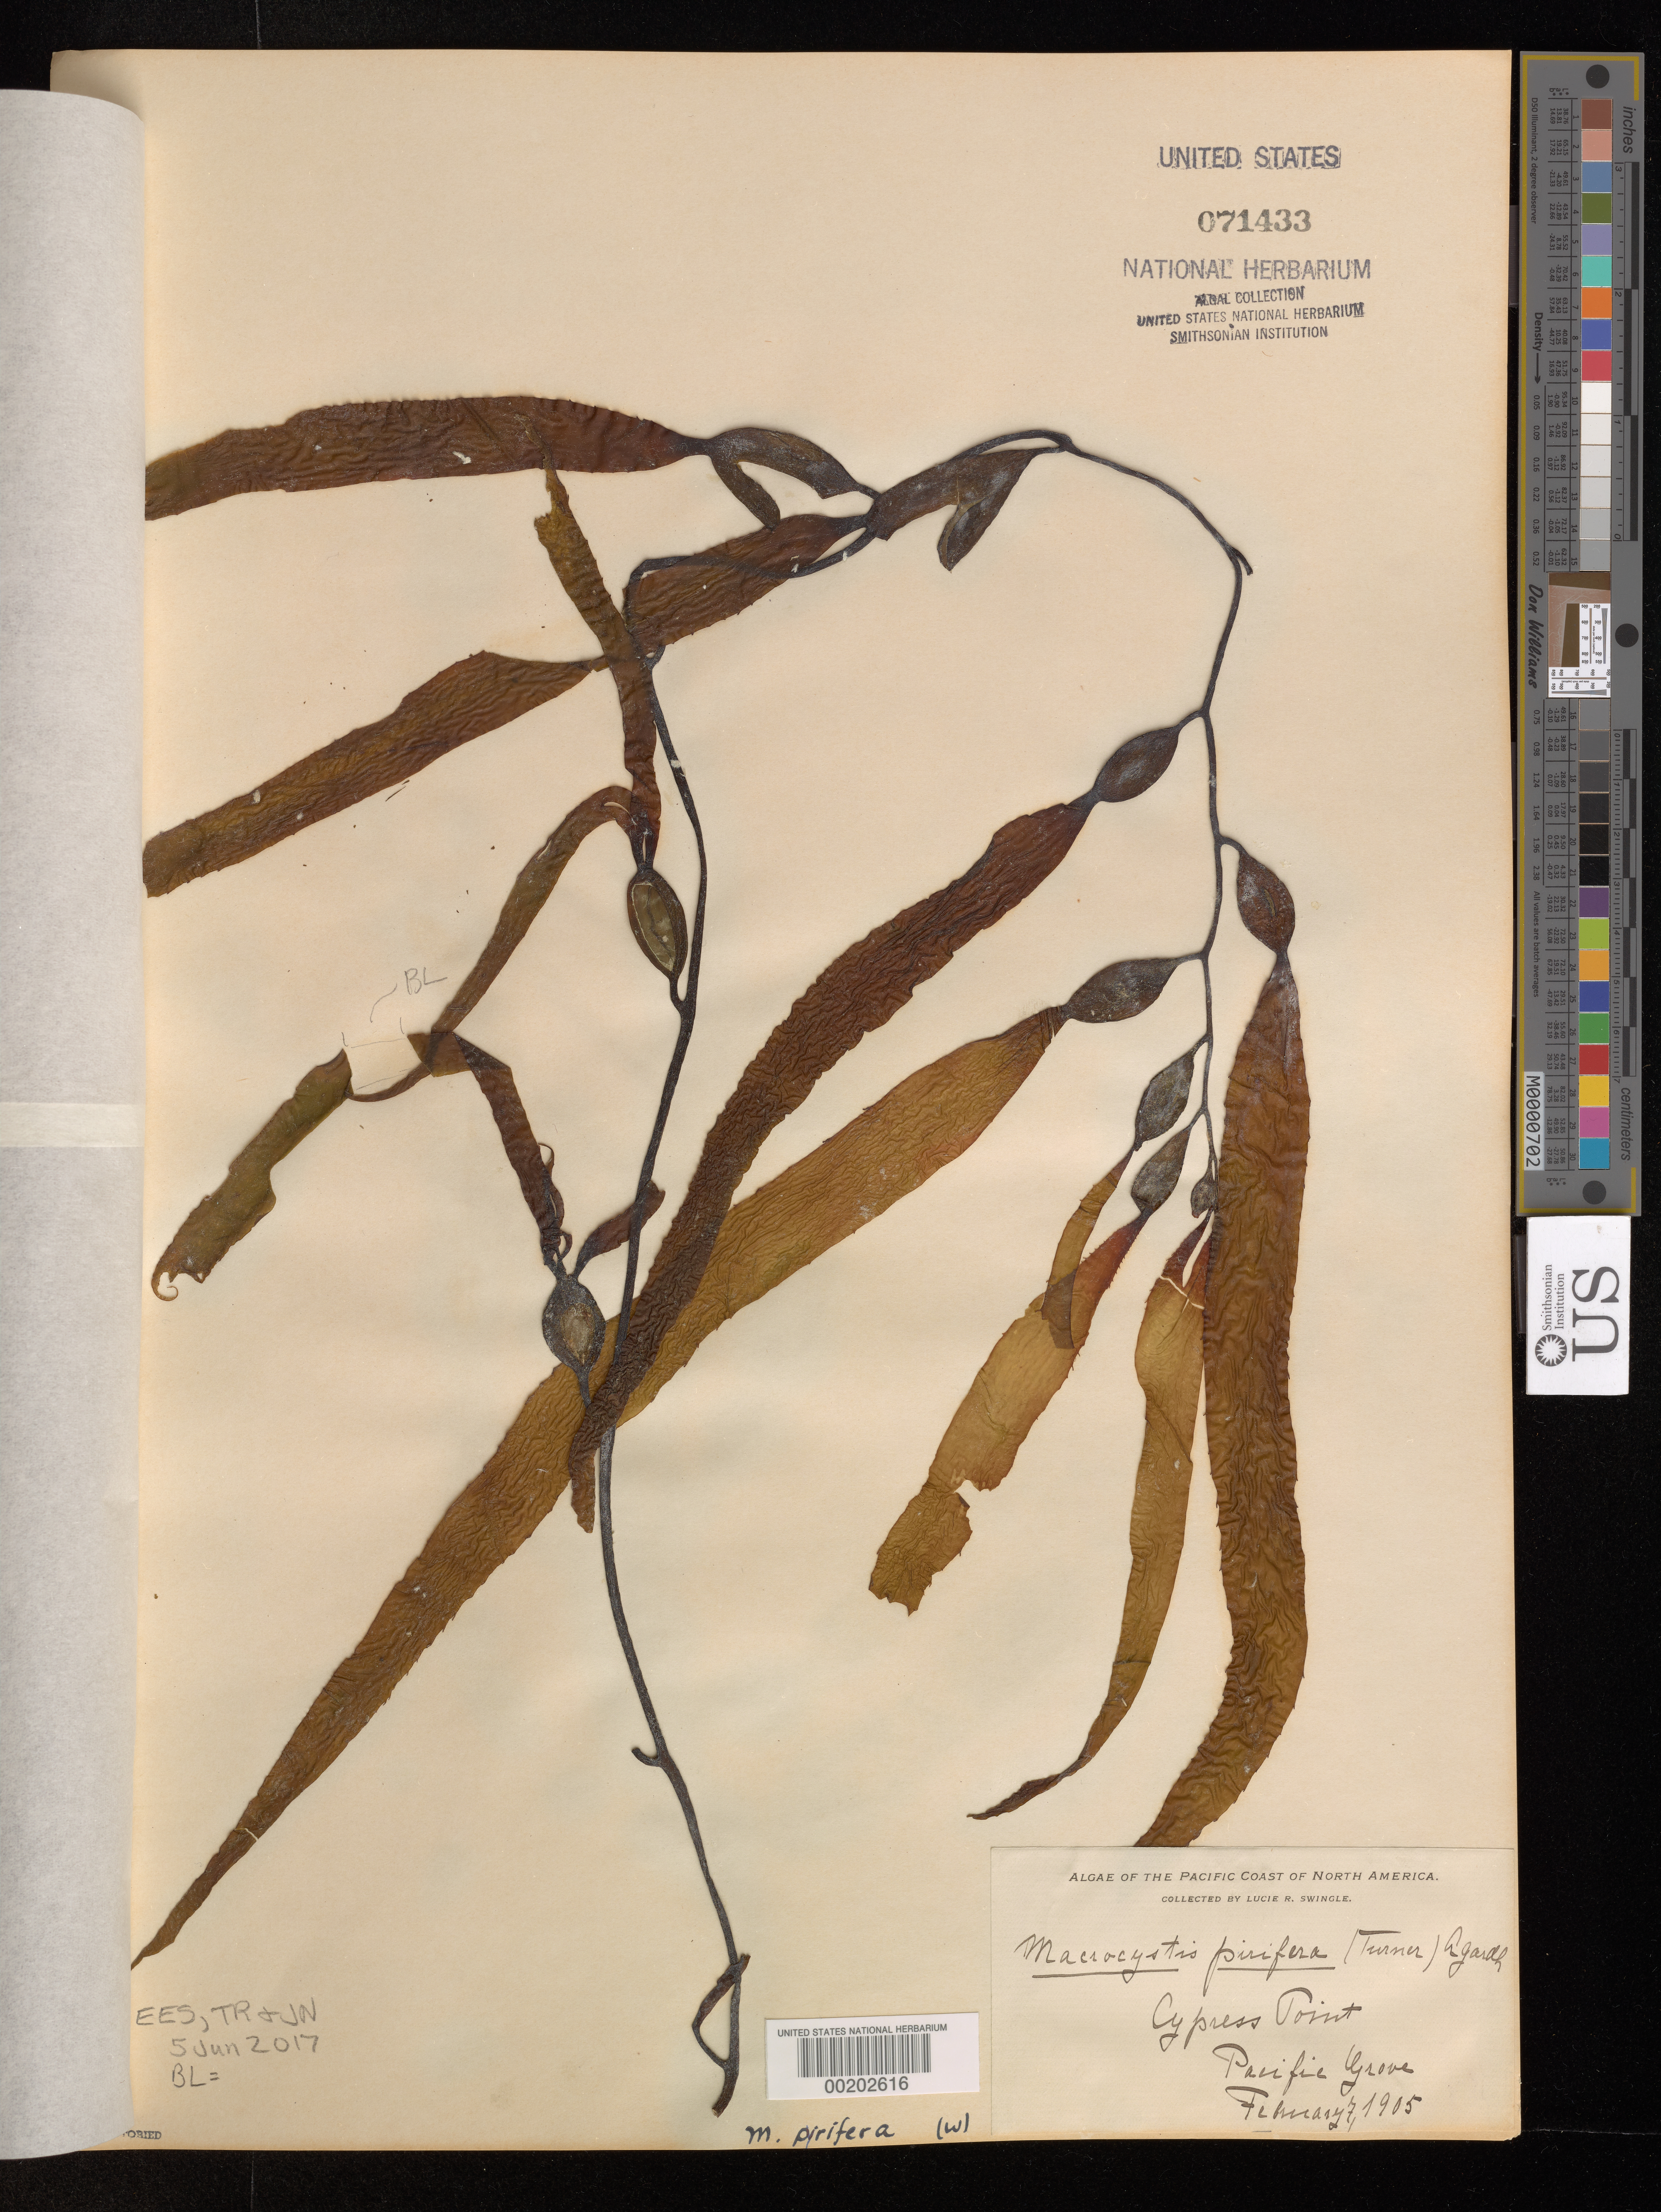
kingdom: Chromista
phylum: Ochrophyta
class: Phaeophyceae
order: Laminariales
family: Laminariaceae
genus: Macrocystis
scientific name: Macrocystis pyrifera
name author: (L.) C. Agardh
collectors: L. Swingle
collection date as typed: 07 Feb 1905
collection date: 1905-02-07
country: United States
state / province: California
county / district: Monterey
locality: Cypress Point, Pacific Grove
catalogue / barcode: US 71433